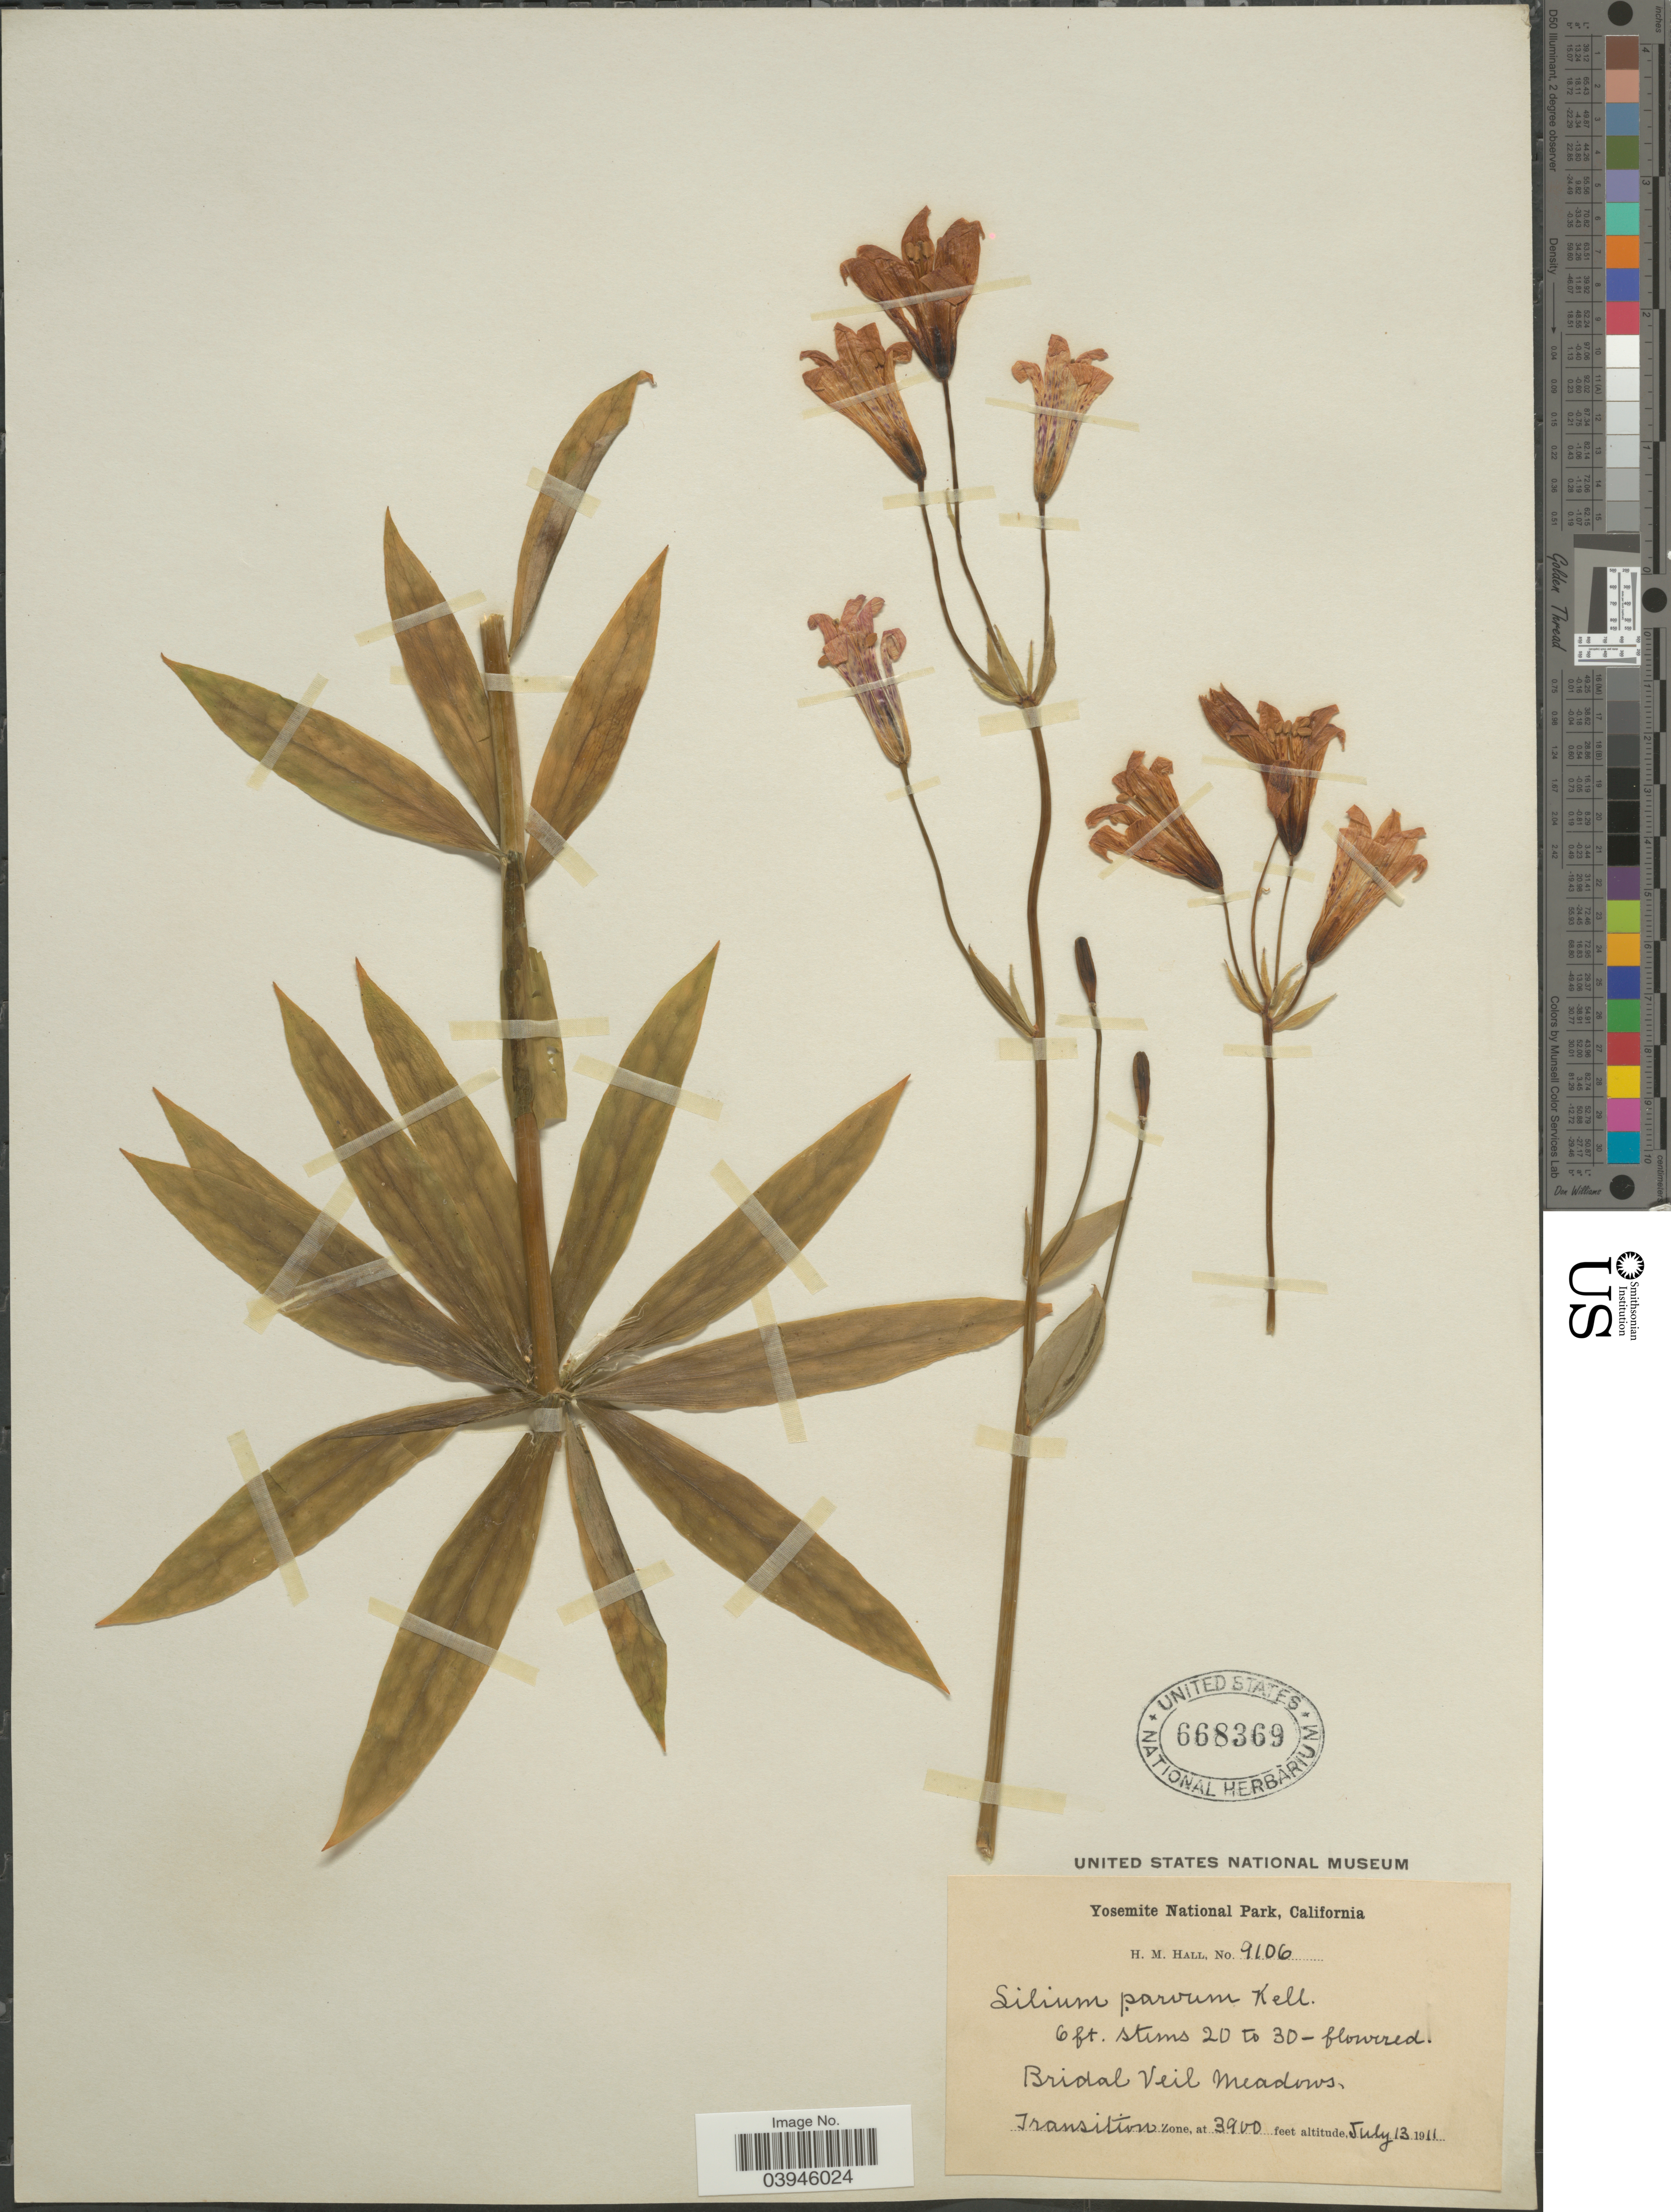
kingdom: Plantae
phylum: Tracheophyta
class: Liliopsida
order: Liliales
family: Liliaceae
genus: Lilium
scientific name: Lilium parvum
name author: Kellogg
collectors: H. M. Hall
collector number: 9106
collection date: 1911-07-13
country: United States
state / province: California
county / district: Mariposa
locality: Yosemite National Park. Bridal Veil Meadows. Transition Zone.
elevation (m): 1189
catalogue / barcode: US 668369